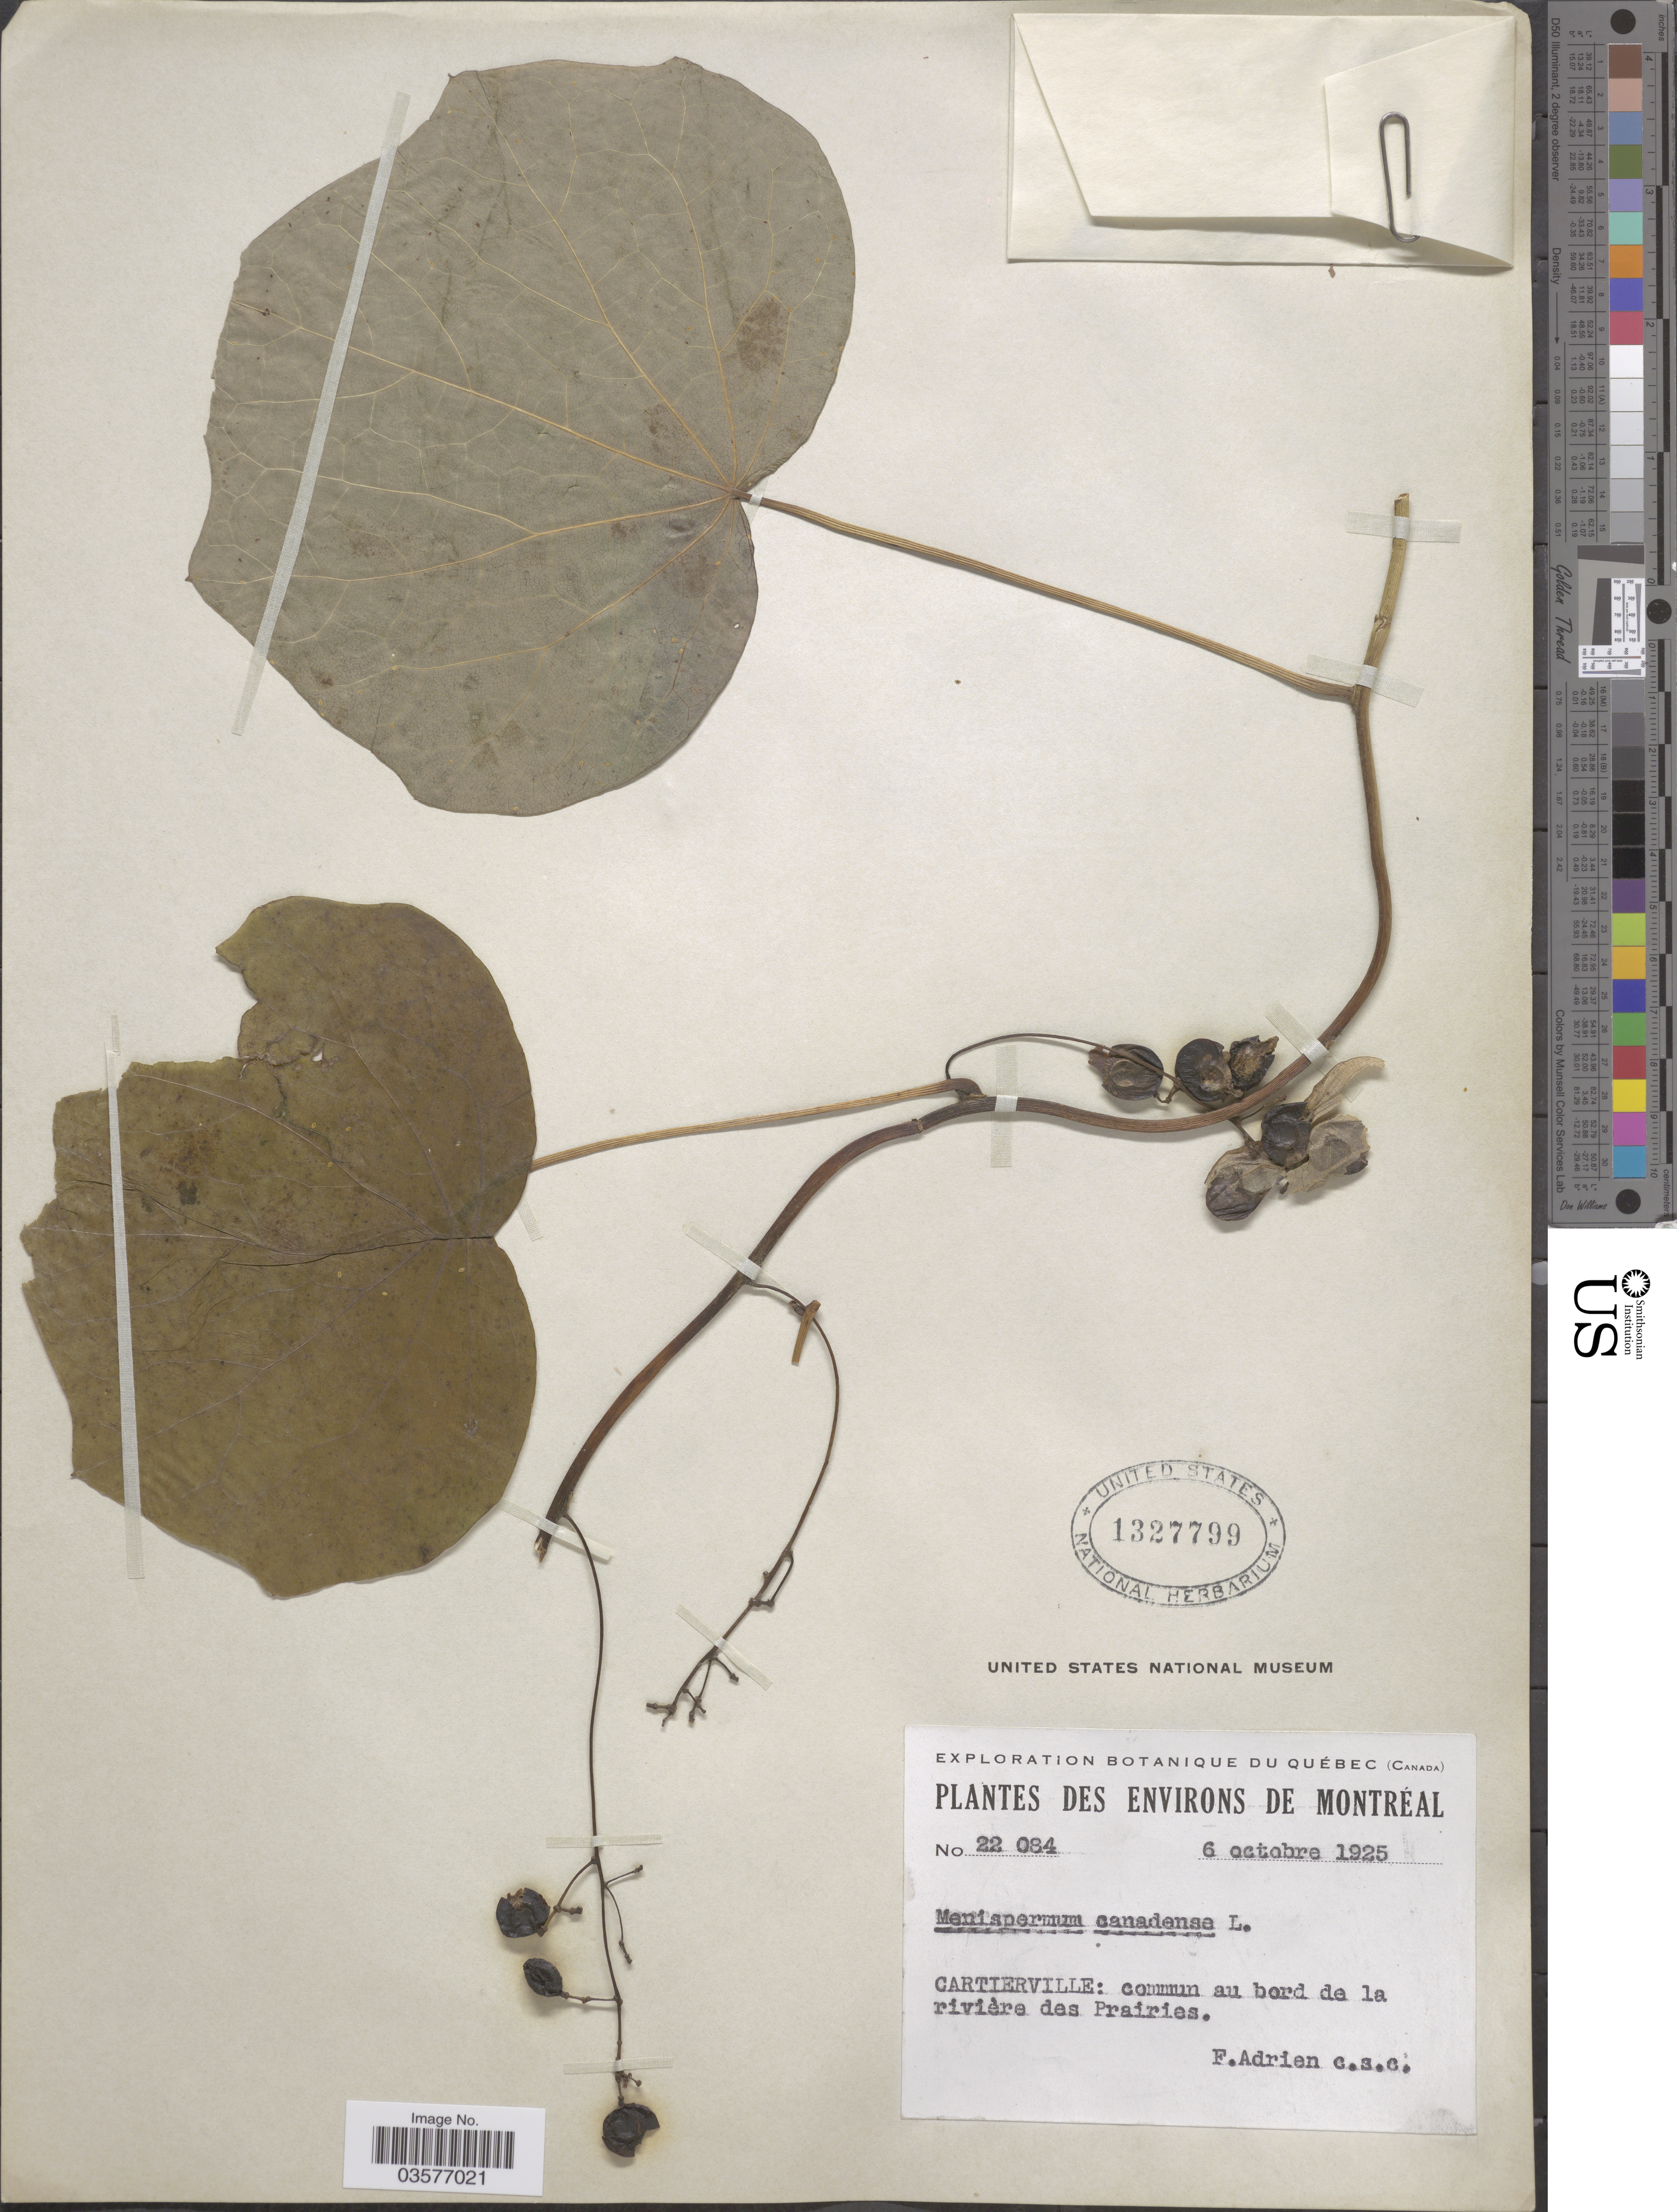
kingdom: Plantae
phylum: Tracheophyta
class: Magnoliopsida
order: Ranunculales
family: Menispermaceae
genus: Menispermum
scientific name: Menispermum canadense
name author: L.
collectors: F. Adrien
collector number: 22084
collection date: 1925-10-06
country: Canada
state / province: Quebec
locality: Environs de Montréal. Cartierville: commun au bord de la rivière des Prairies.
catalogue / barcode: US 1327799